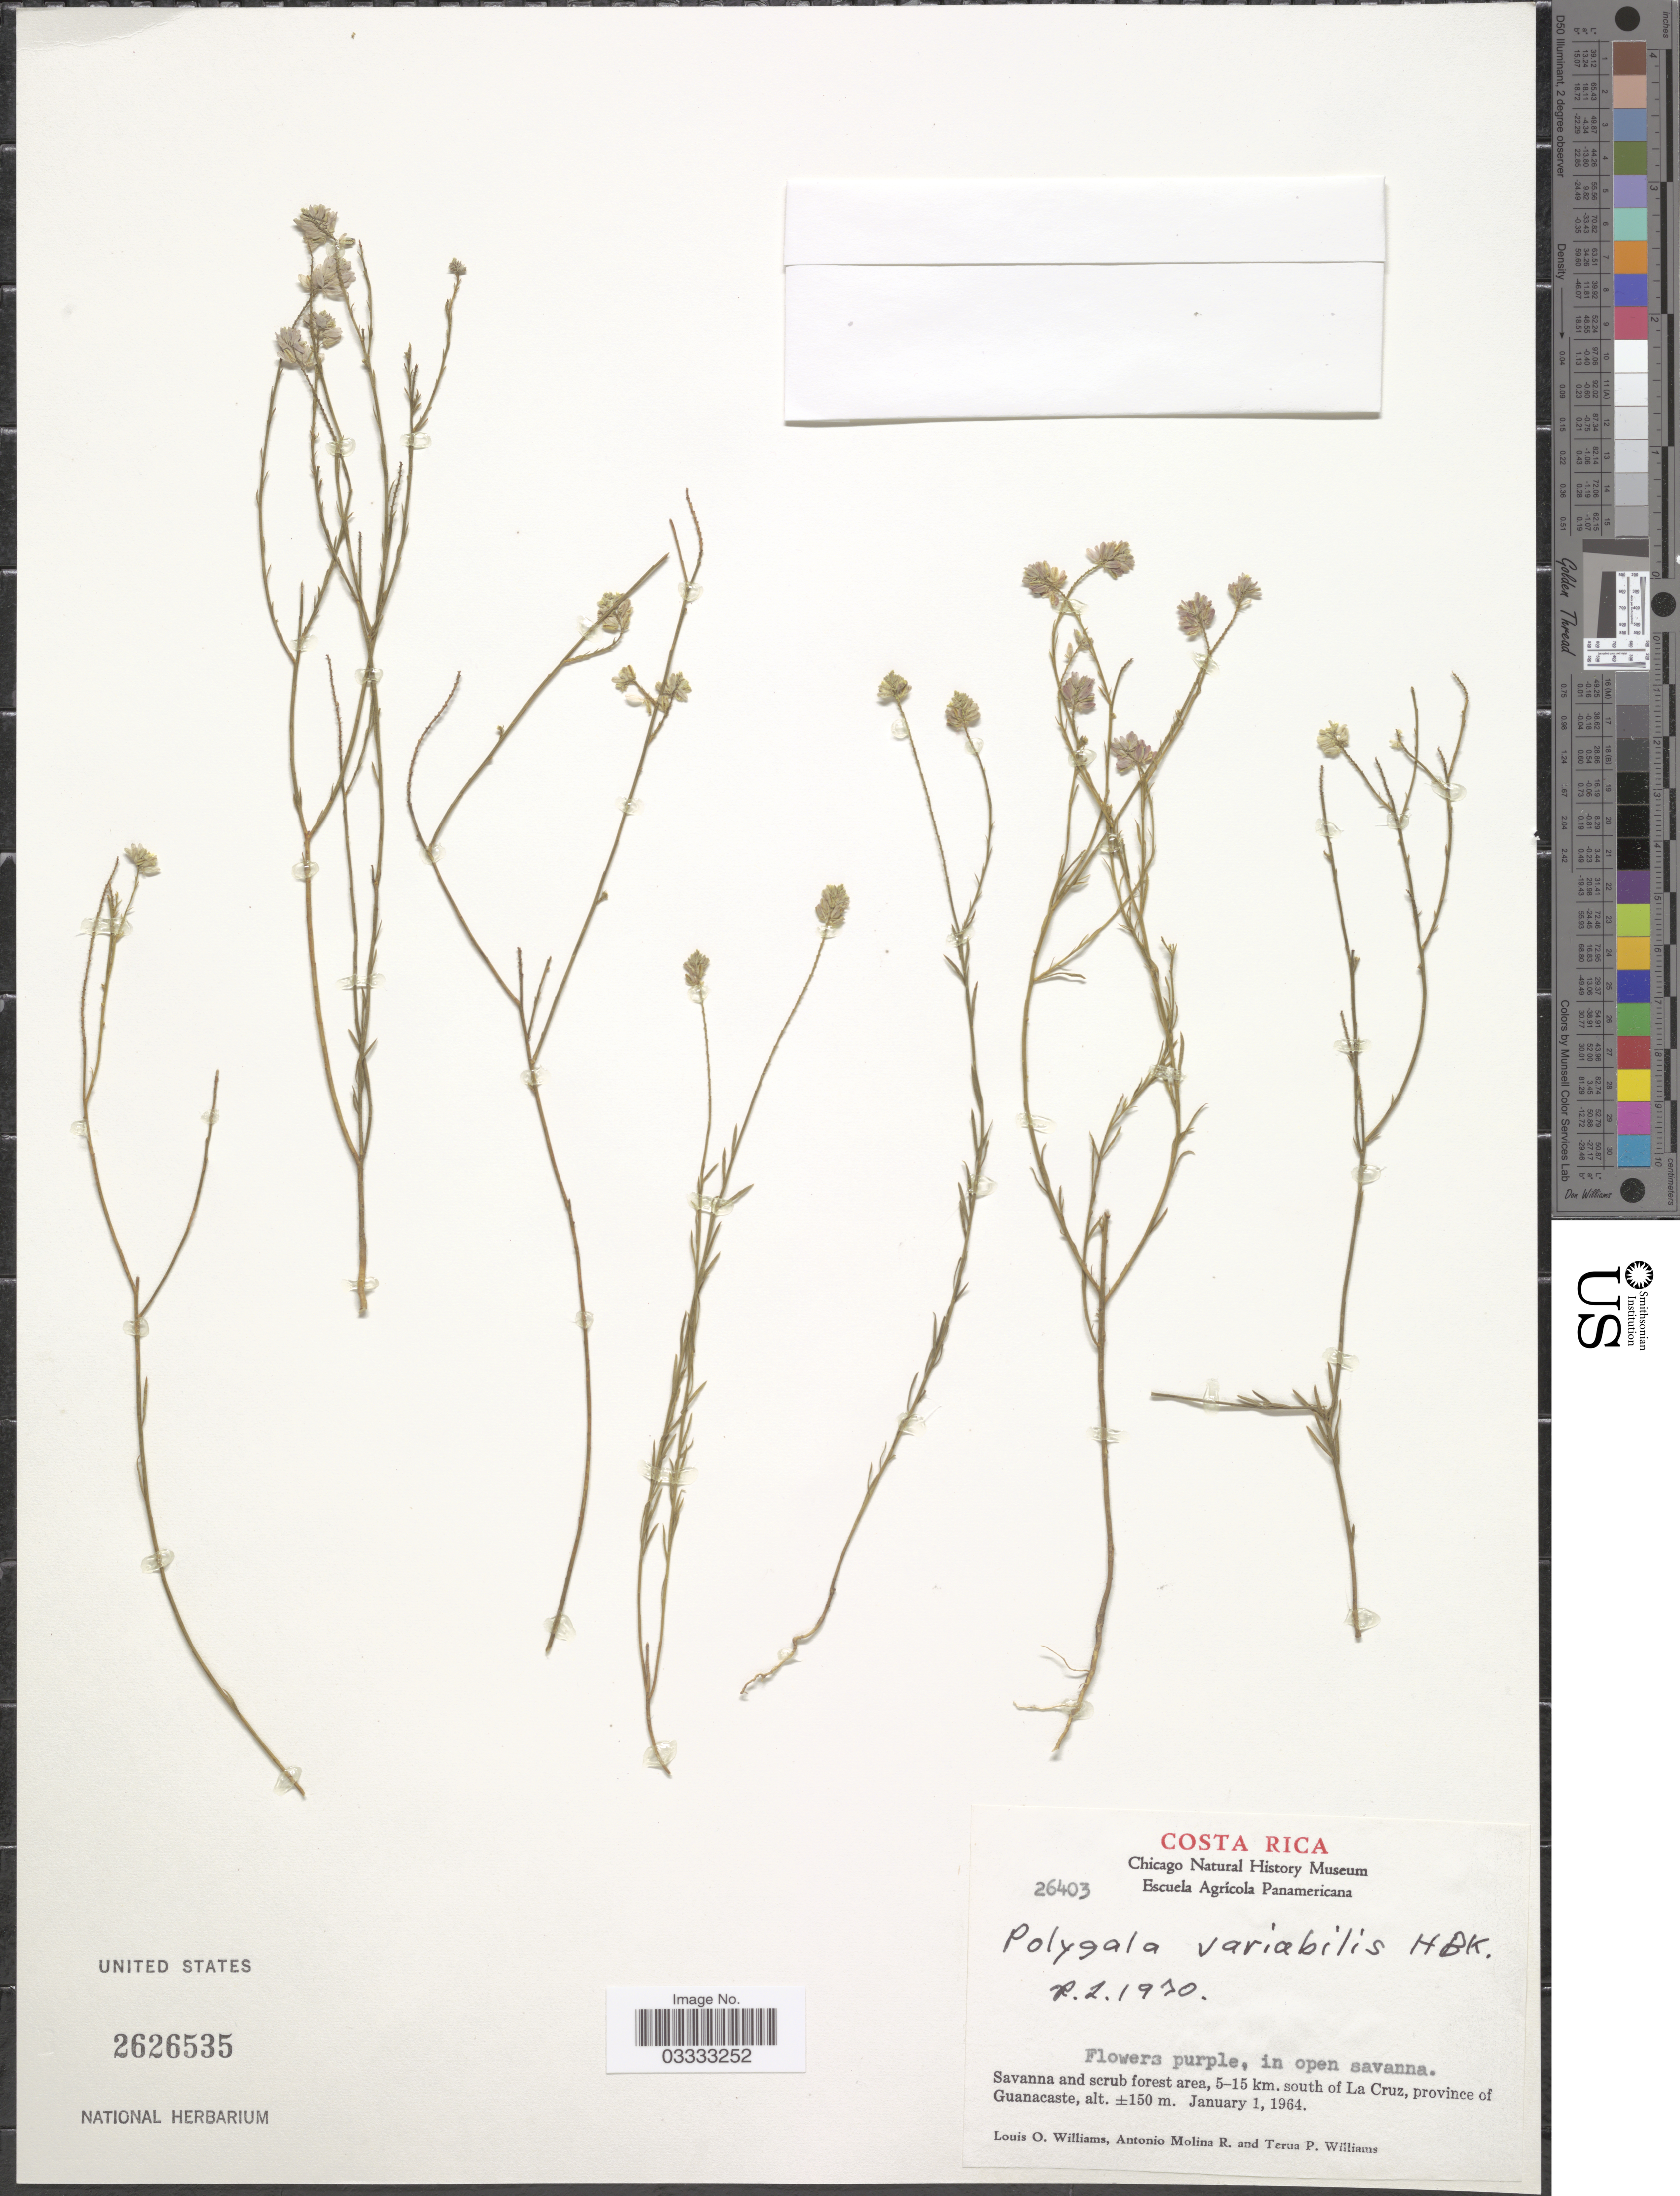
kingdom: Plantae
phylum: Tracheophyta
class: Magnoliopsida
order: Fabales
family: Polygalaceae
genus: Polygala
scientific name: Polygala variabilis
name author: Kunth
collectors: L. O. Williams, A. Molina R. & T. P. Williams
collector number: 26403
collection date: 1964-01-01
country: Costa Rica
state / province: Guanacaste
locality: Savanna and scrub forest area, 5-15 km. south of La Cruz.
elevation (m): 150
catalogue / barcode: US 2626535